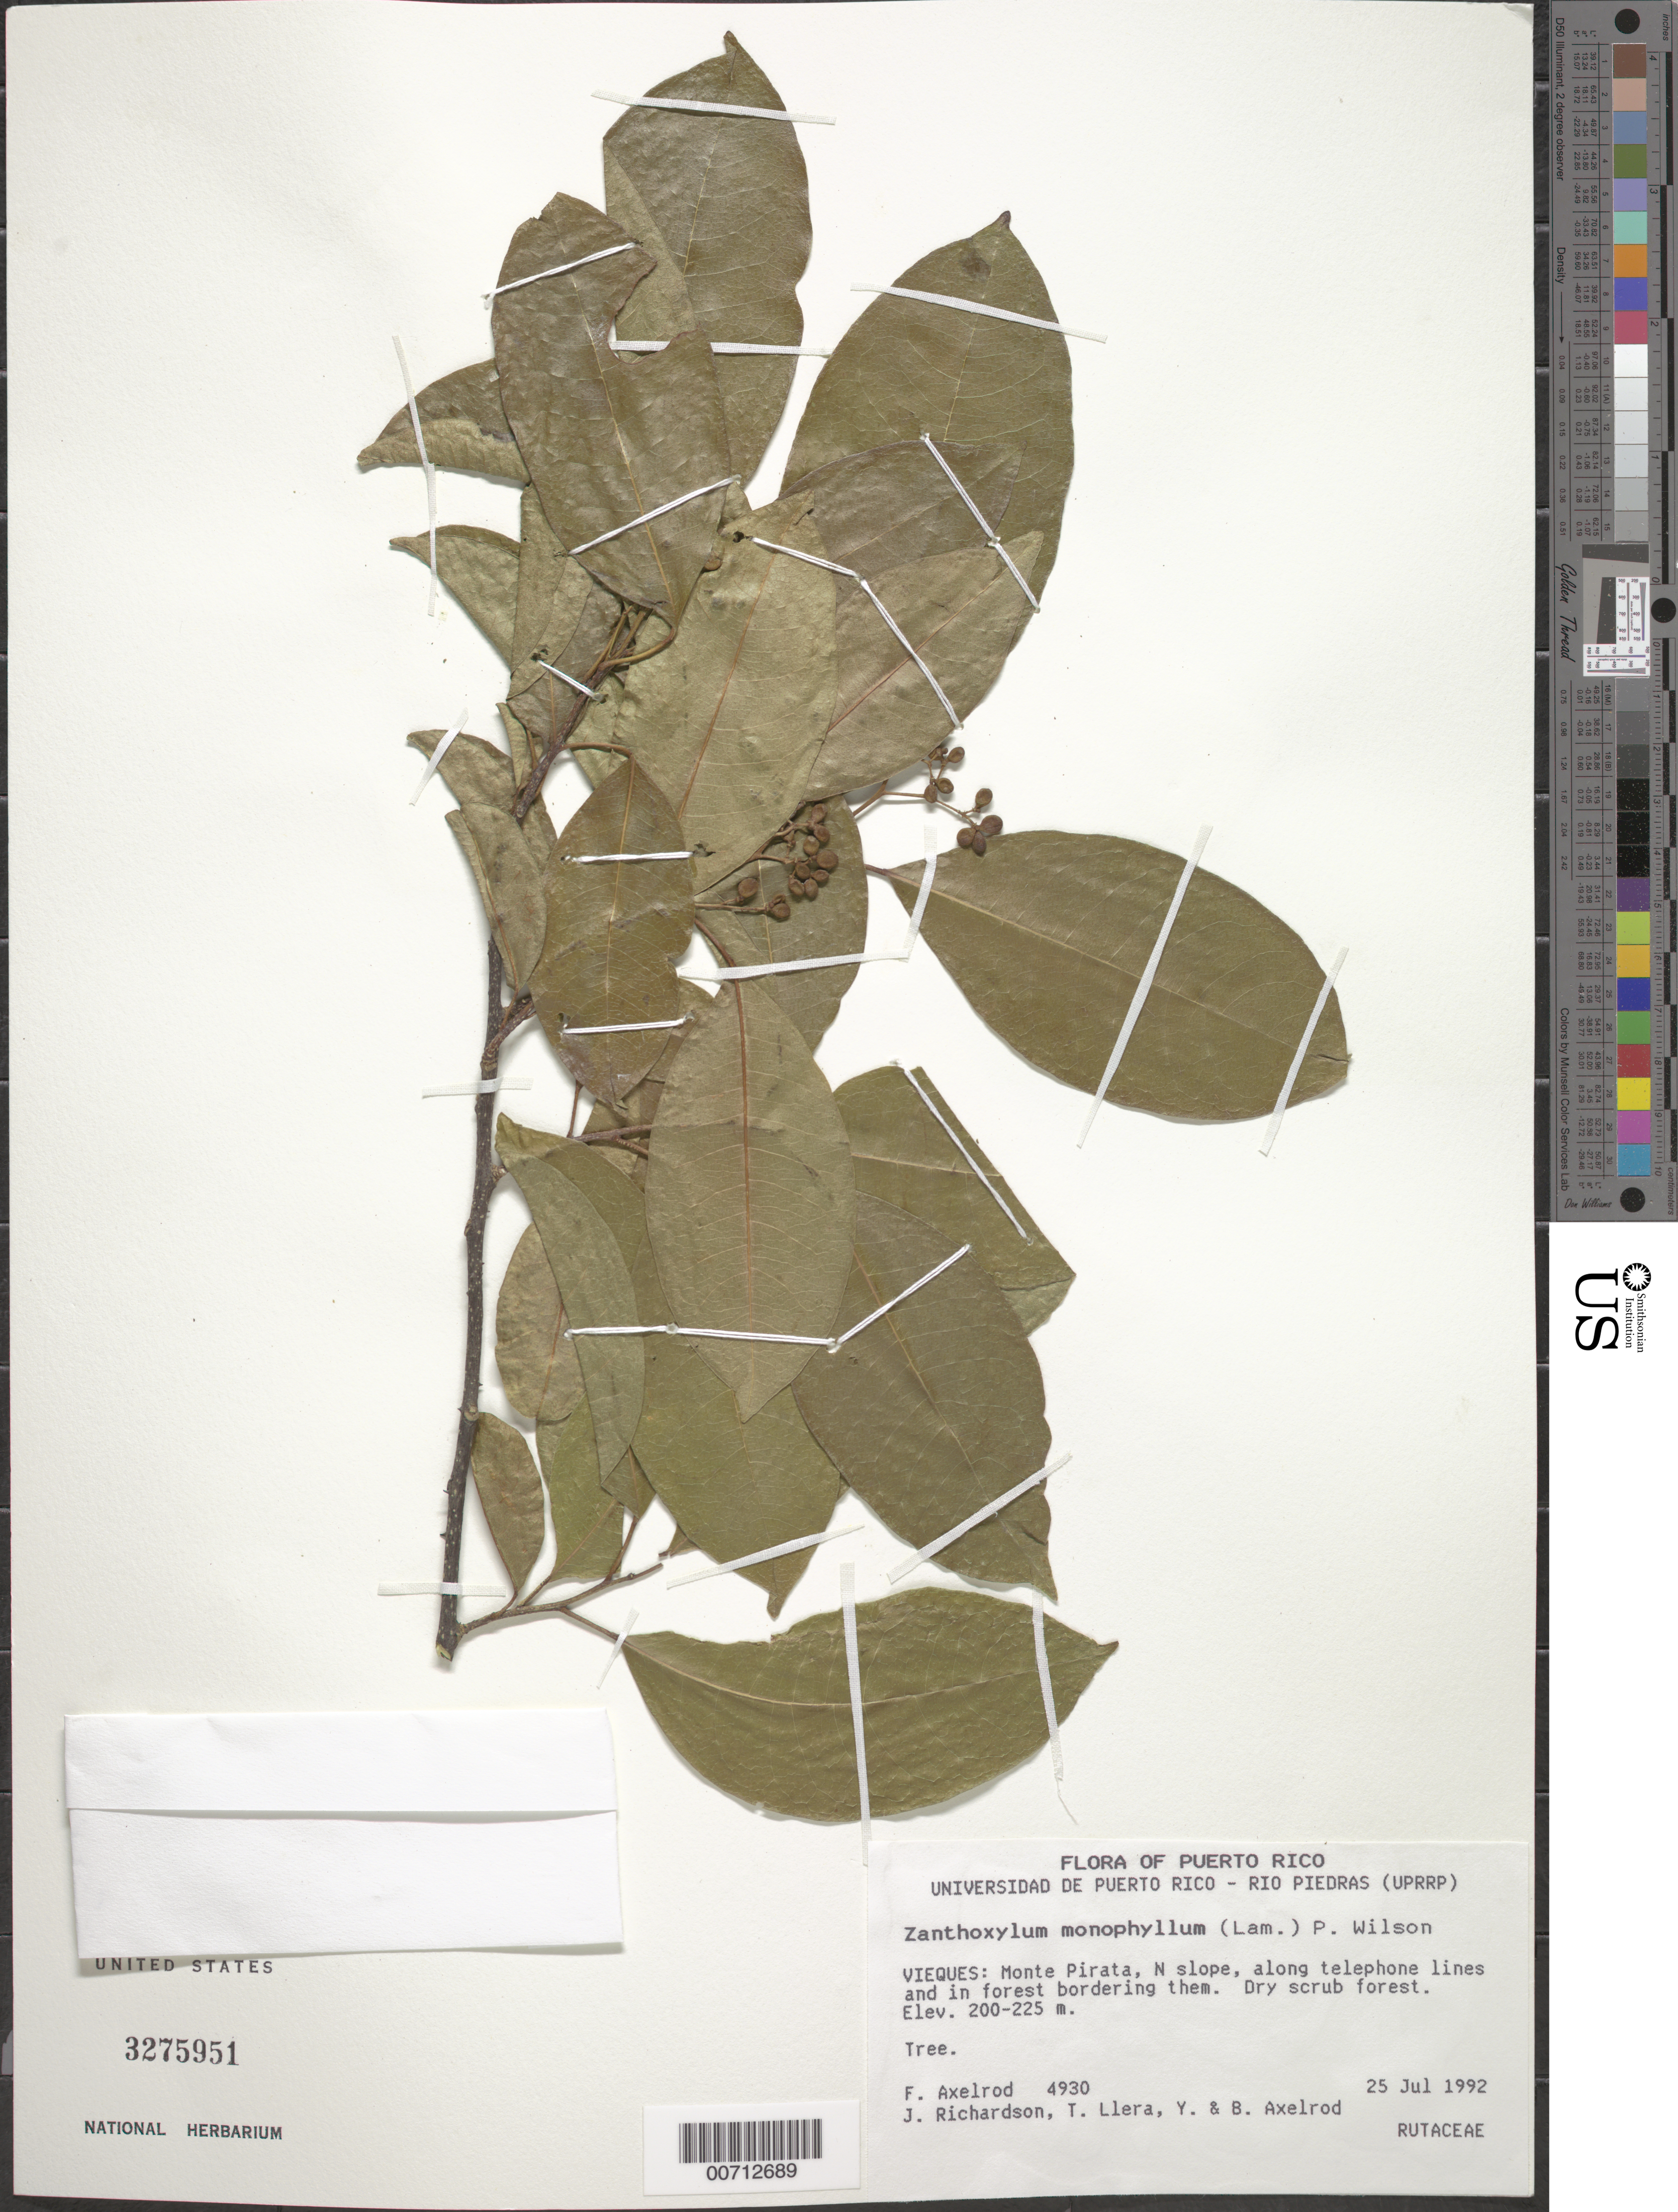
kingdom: Plantae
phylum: Tracheophyta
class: Magnoliopsida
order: Sapindales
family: Rutaceae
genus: Zanthoxylum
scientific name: Zanthoxylum monophyllum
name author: (Lam.) P. Wilson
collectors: F. S. Axelrod, J. Richardson, T. Llera, Y. Axelrod & B. Axelrod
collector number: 4930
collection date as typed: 25 Jul 1992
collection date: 1992-07-25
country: Puerto Rico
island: Vieques Island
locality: Monte Pirata, N slope, along telephone lines and in forest bordering them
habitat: Dry scrub forest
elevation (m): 200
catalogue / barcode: US 3275951